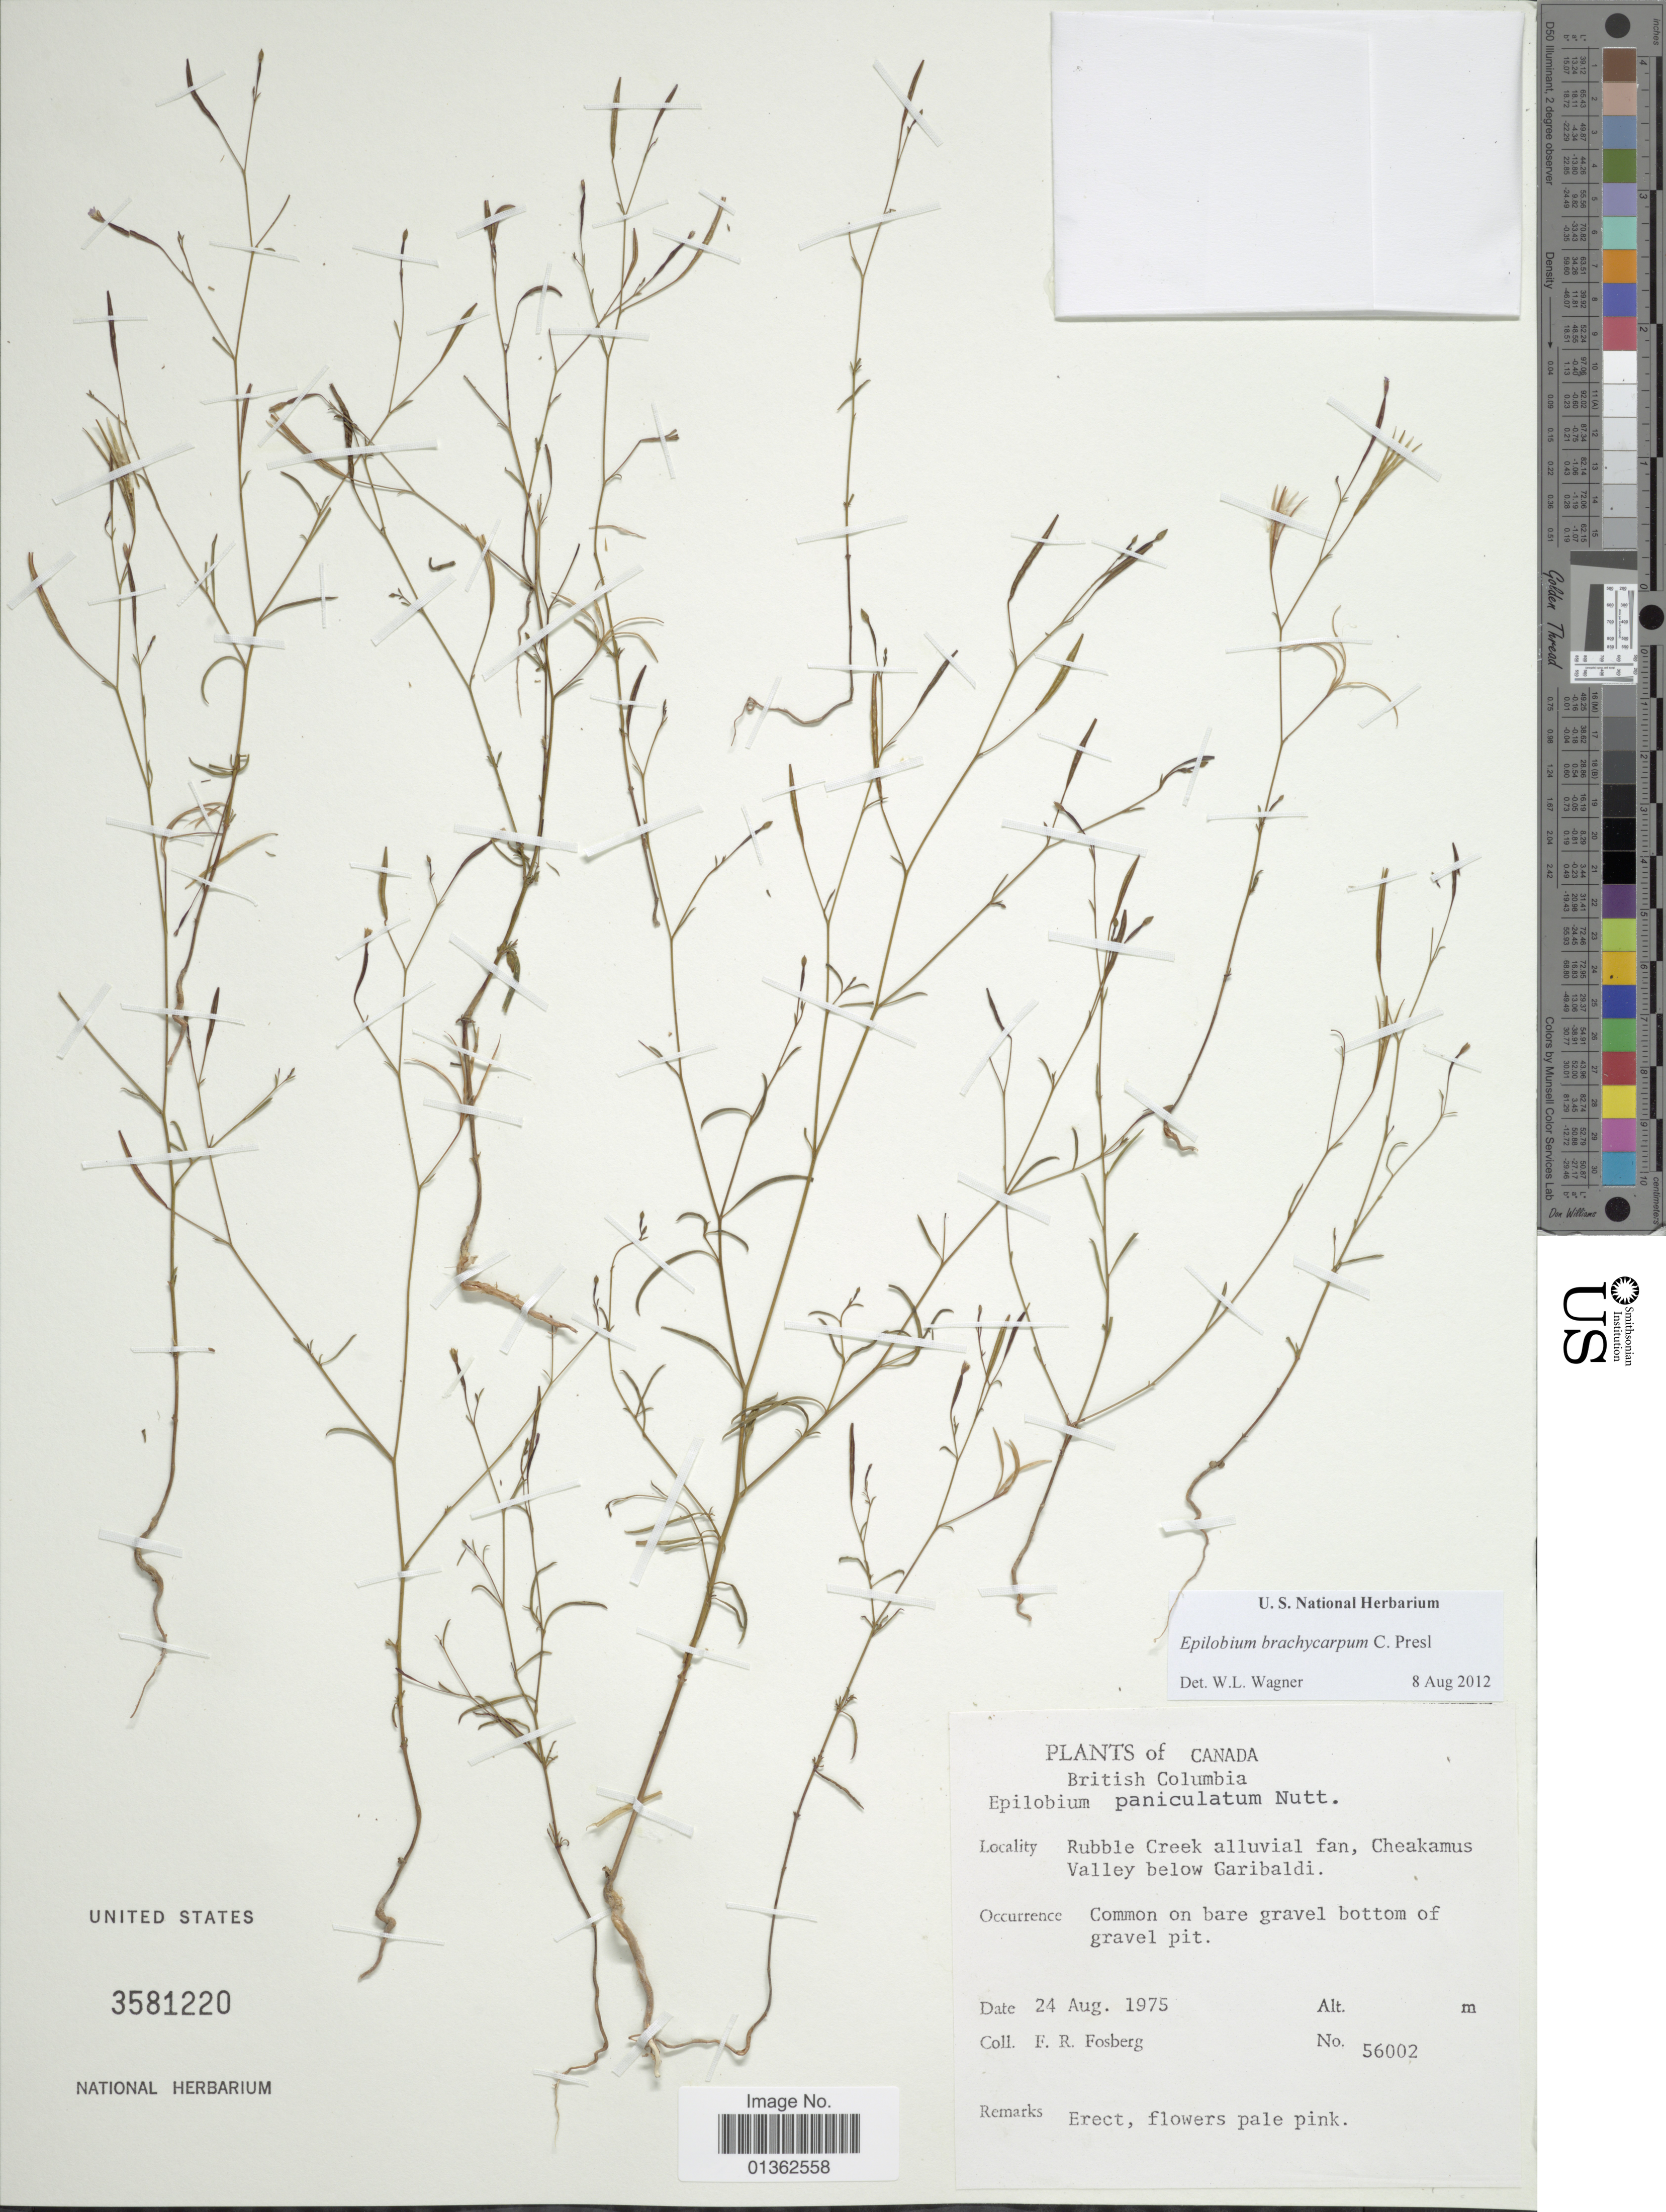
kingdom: Plantae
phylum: Tracheophyta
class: Magnoliopsida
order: Myrtales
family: Onagraceae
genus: Epilobium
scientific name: Epilobium brachycarpum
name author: C. Presl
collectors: F. R. Fosberg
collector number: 56002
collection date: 1975-08-24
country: Canada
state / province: British Columbia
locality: Rubble Creek alluvial fan, Cheakamus Valley below Garibaldi.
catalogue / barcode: US 3581220